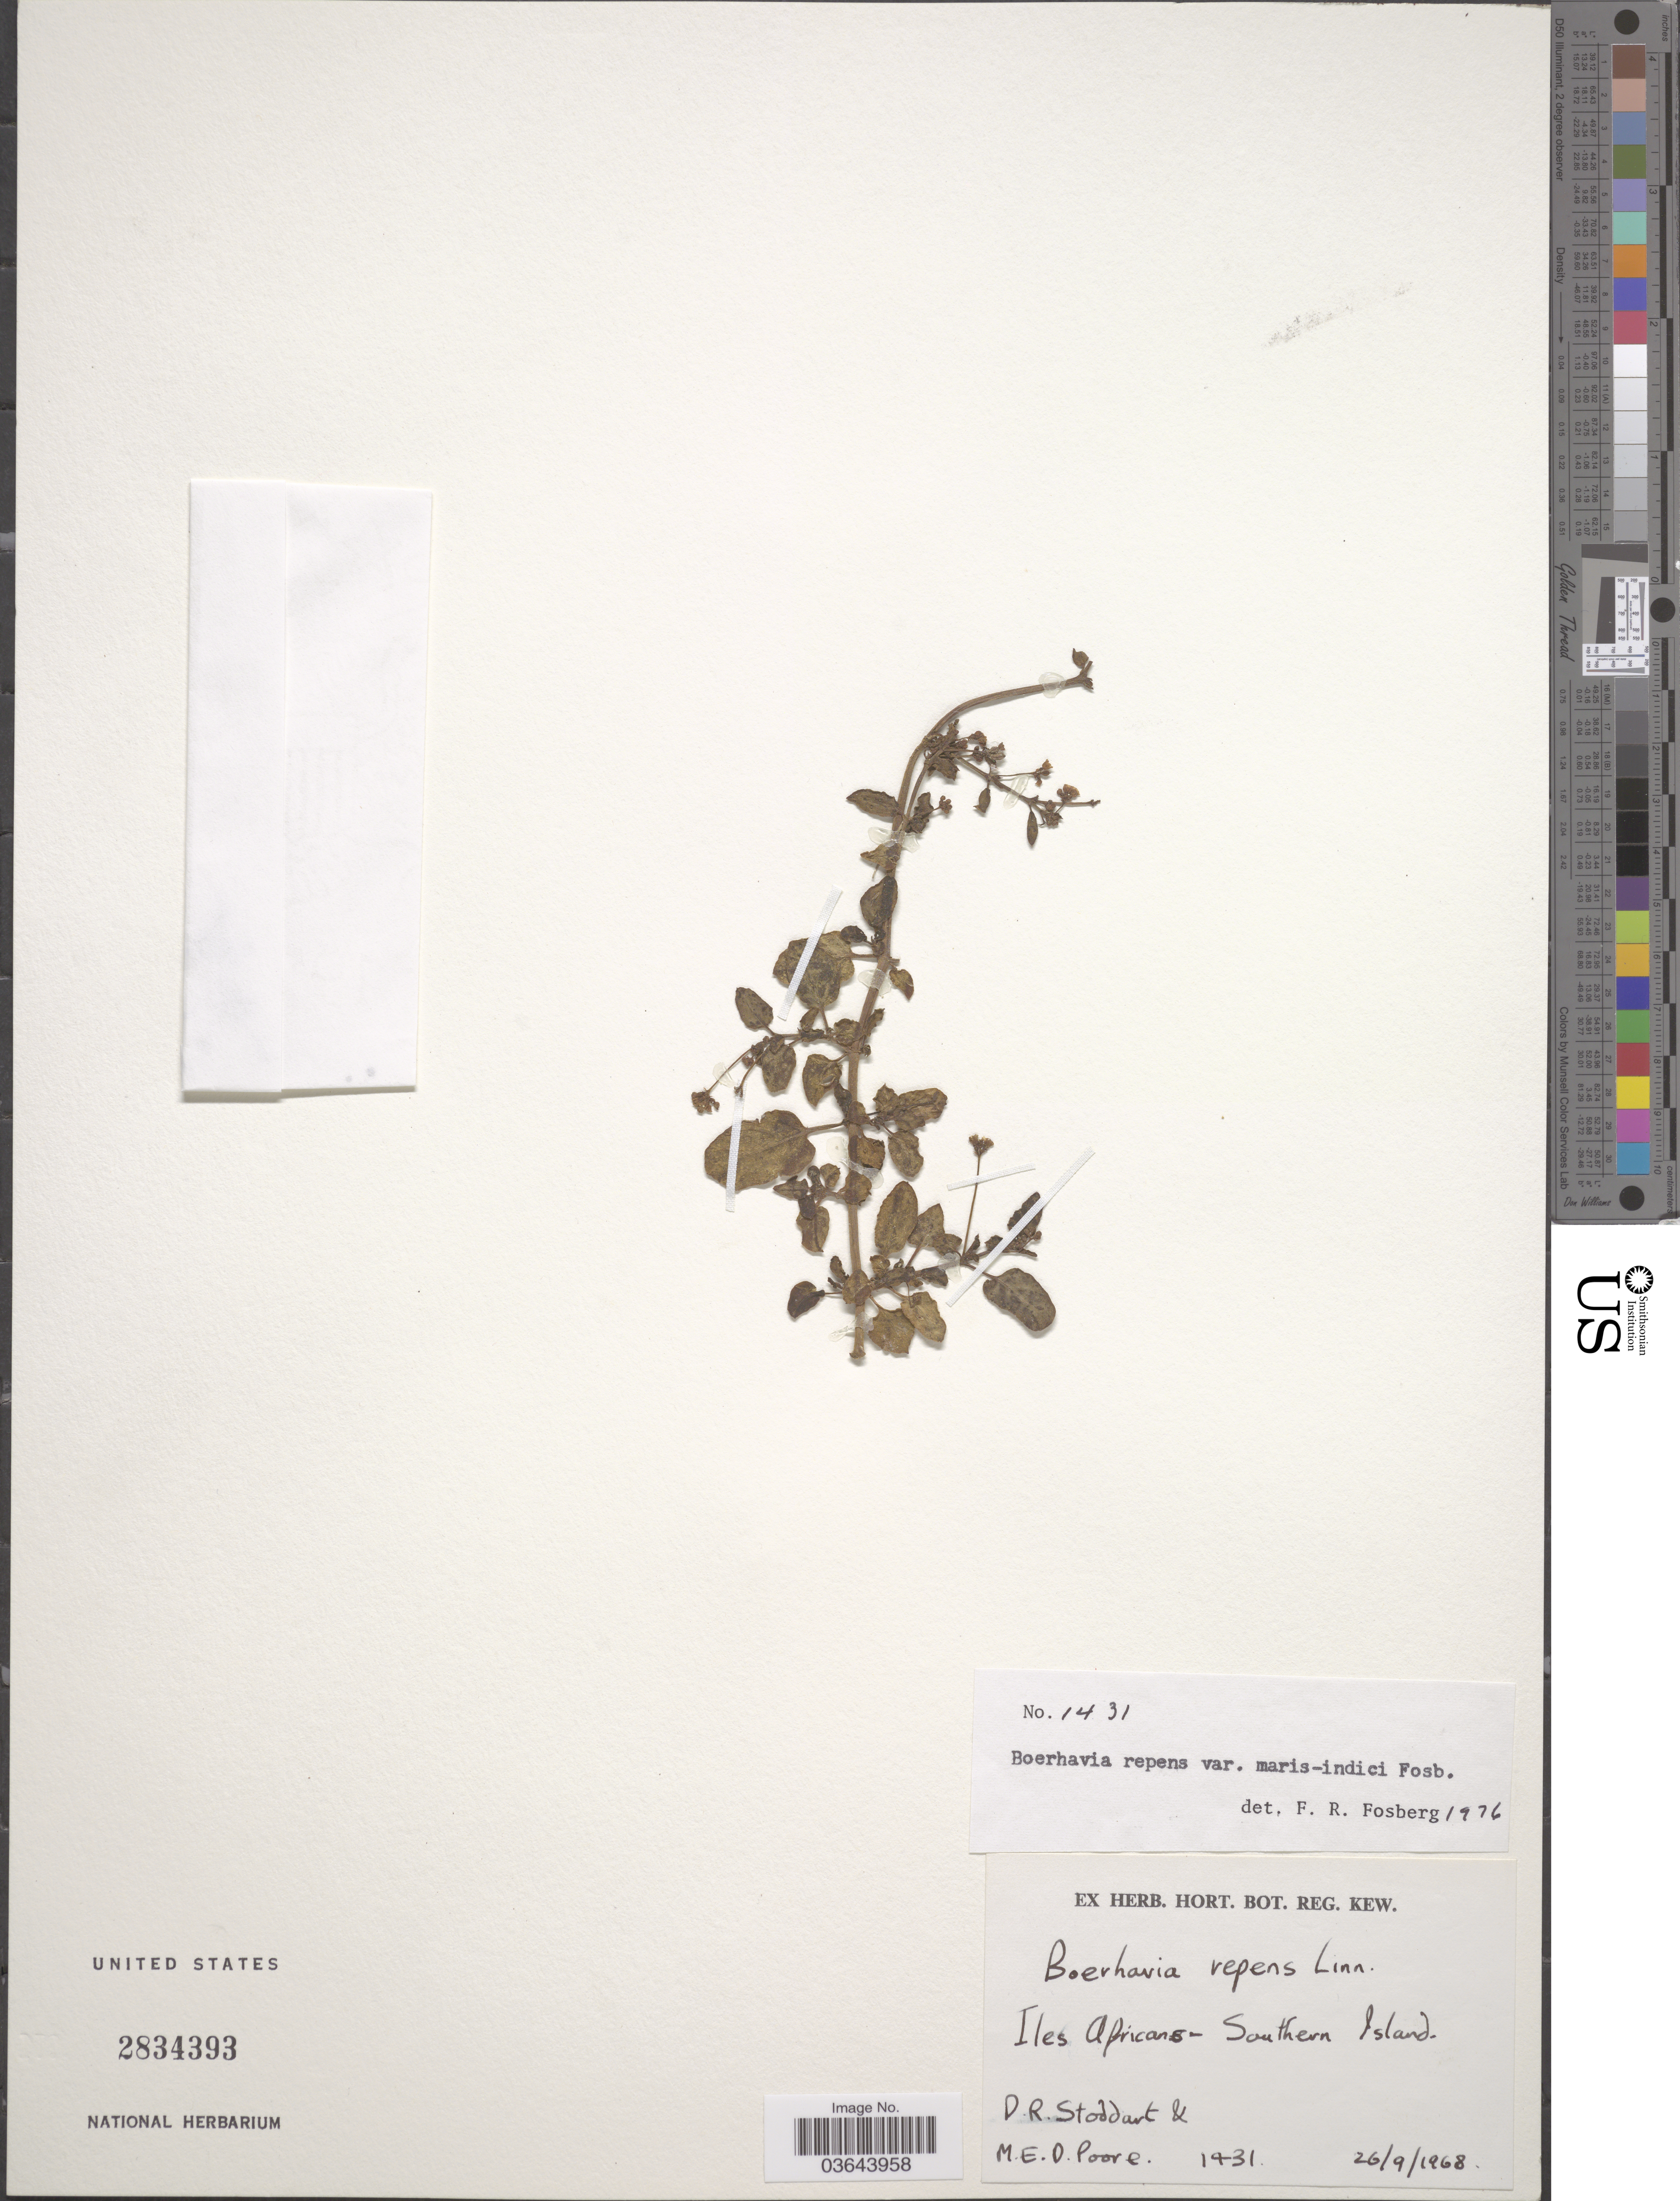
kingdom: Plantae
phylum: Tracheophyta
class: Magnoliopsida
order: Caryophyllales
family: Nyctaginaceae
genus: Boerhavia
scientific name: Boerhavia repens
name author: L.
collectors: D. R. Stoddart & M. E. D. Poore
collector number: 1431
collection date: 1968-09-26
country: Seychelles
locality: Iles Africans-Southern Island.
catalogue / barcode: US 2834393